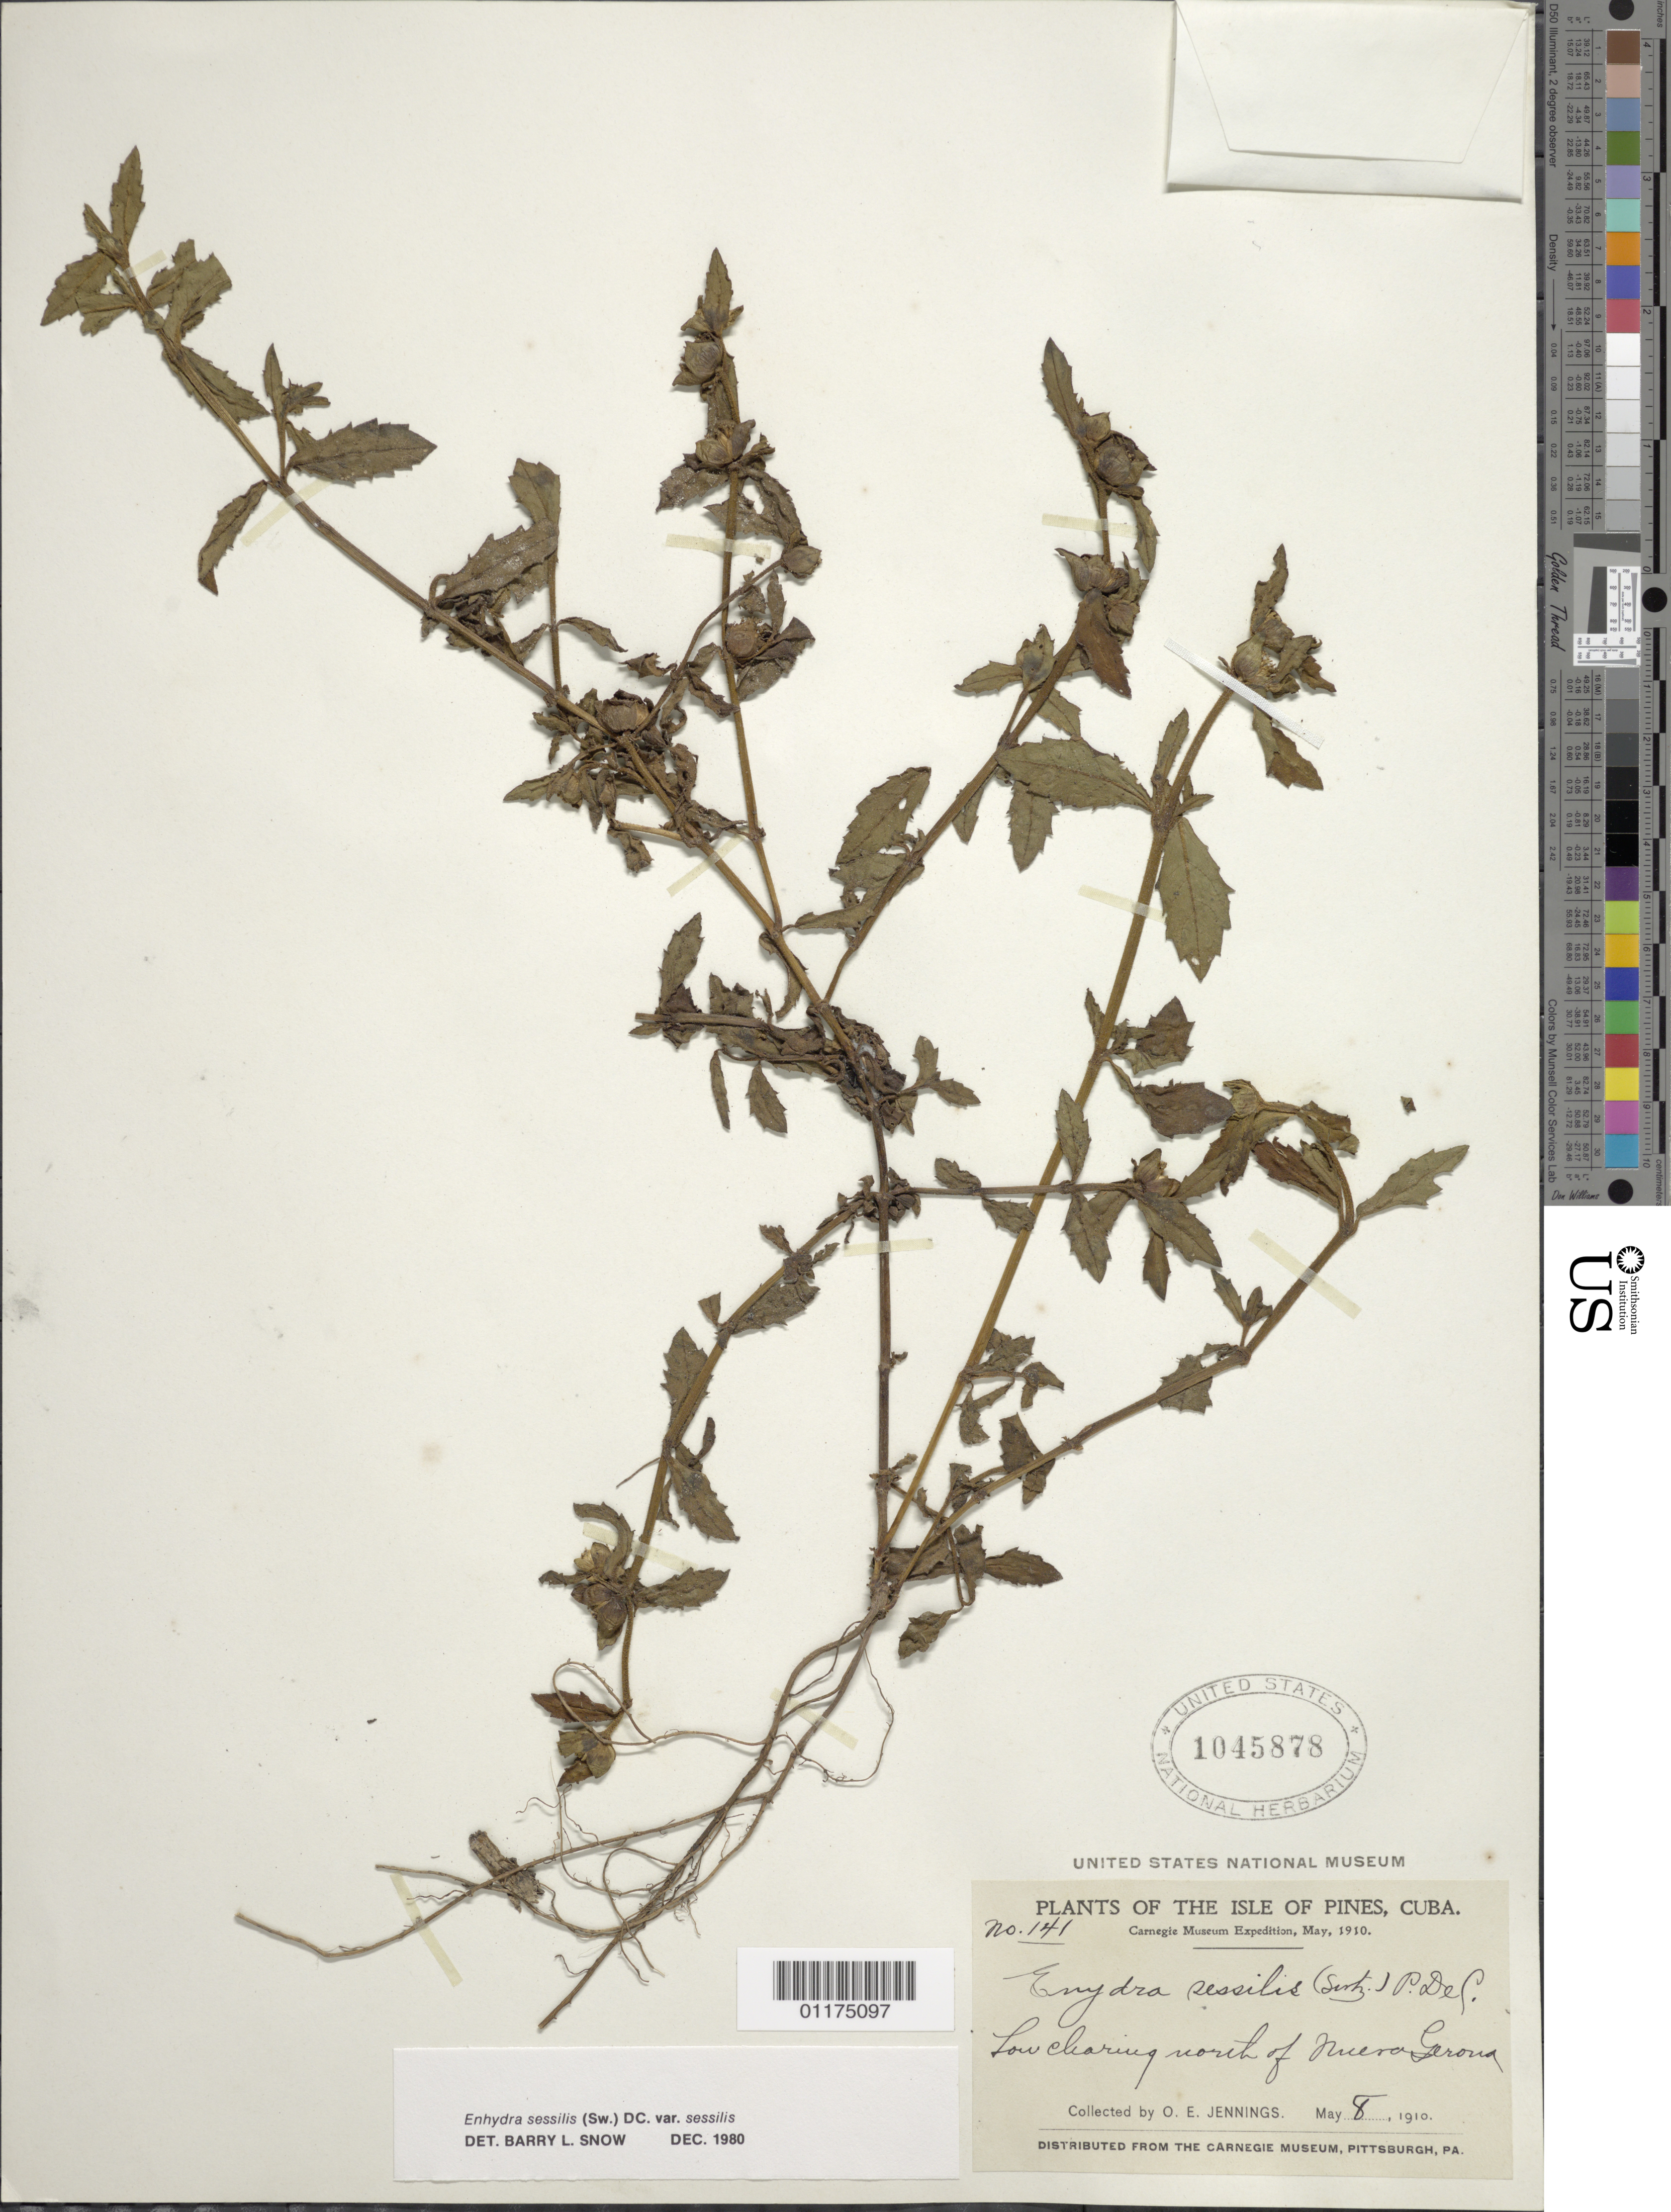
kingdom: Plantae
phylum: Tracheophyta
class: Magnoliopsida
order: Asterales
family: Asteraceae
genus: Enhydra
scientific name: Enhydra sessilis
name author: (Sw.) DC.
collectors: O. E. Jennings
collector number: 141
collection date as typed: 08 May 1910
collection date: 1910-05-08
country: Cuba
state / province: Isla de la Juventud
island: Isla de la Juventud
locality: north of Nueva Gerona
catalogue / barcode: US 1045878